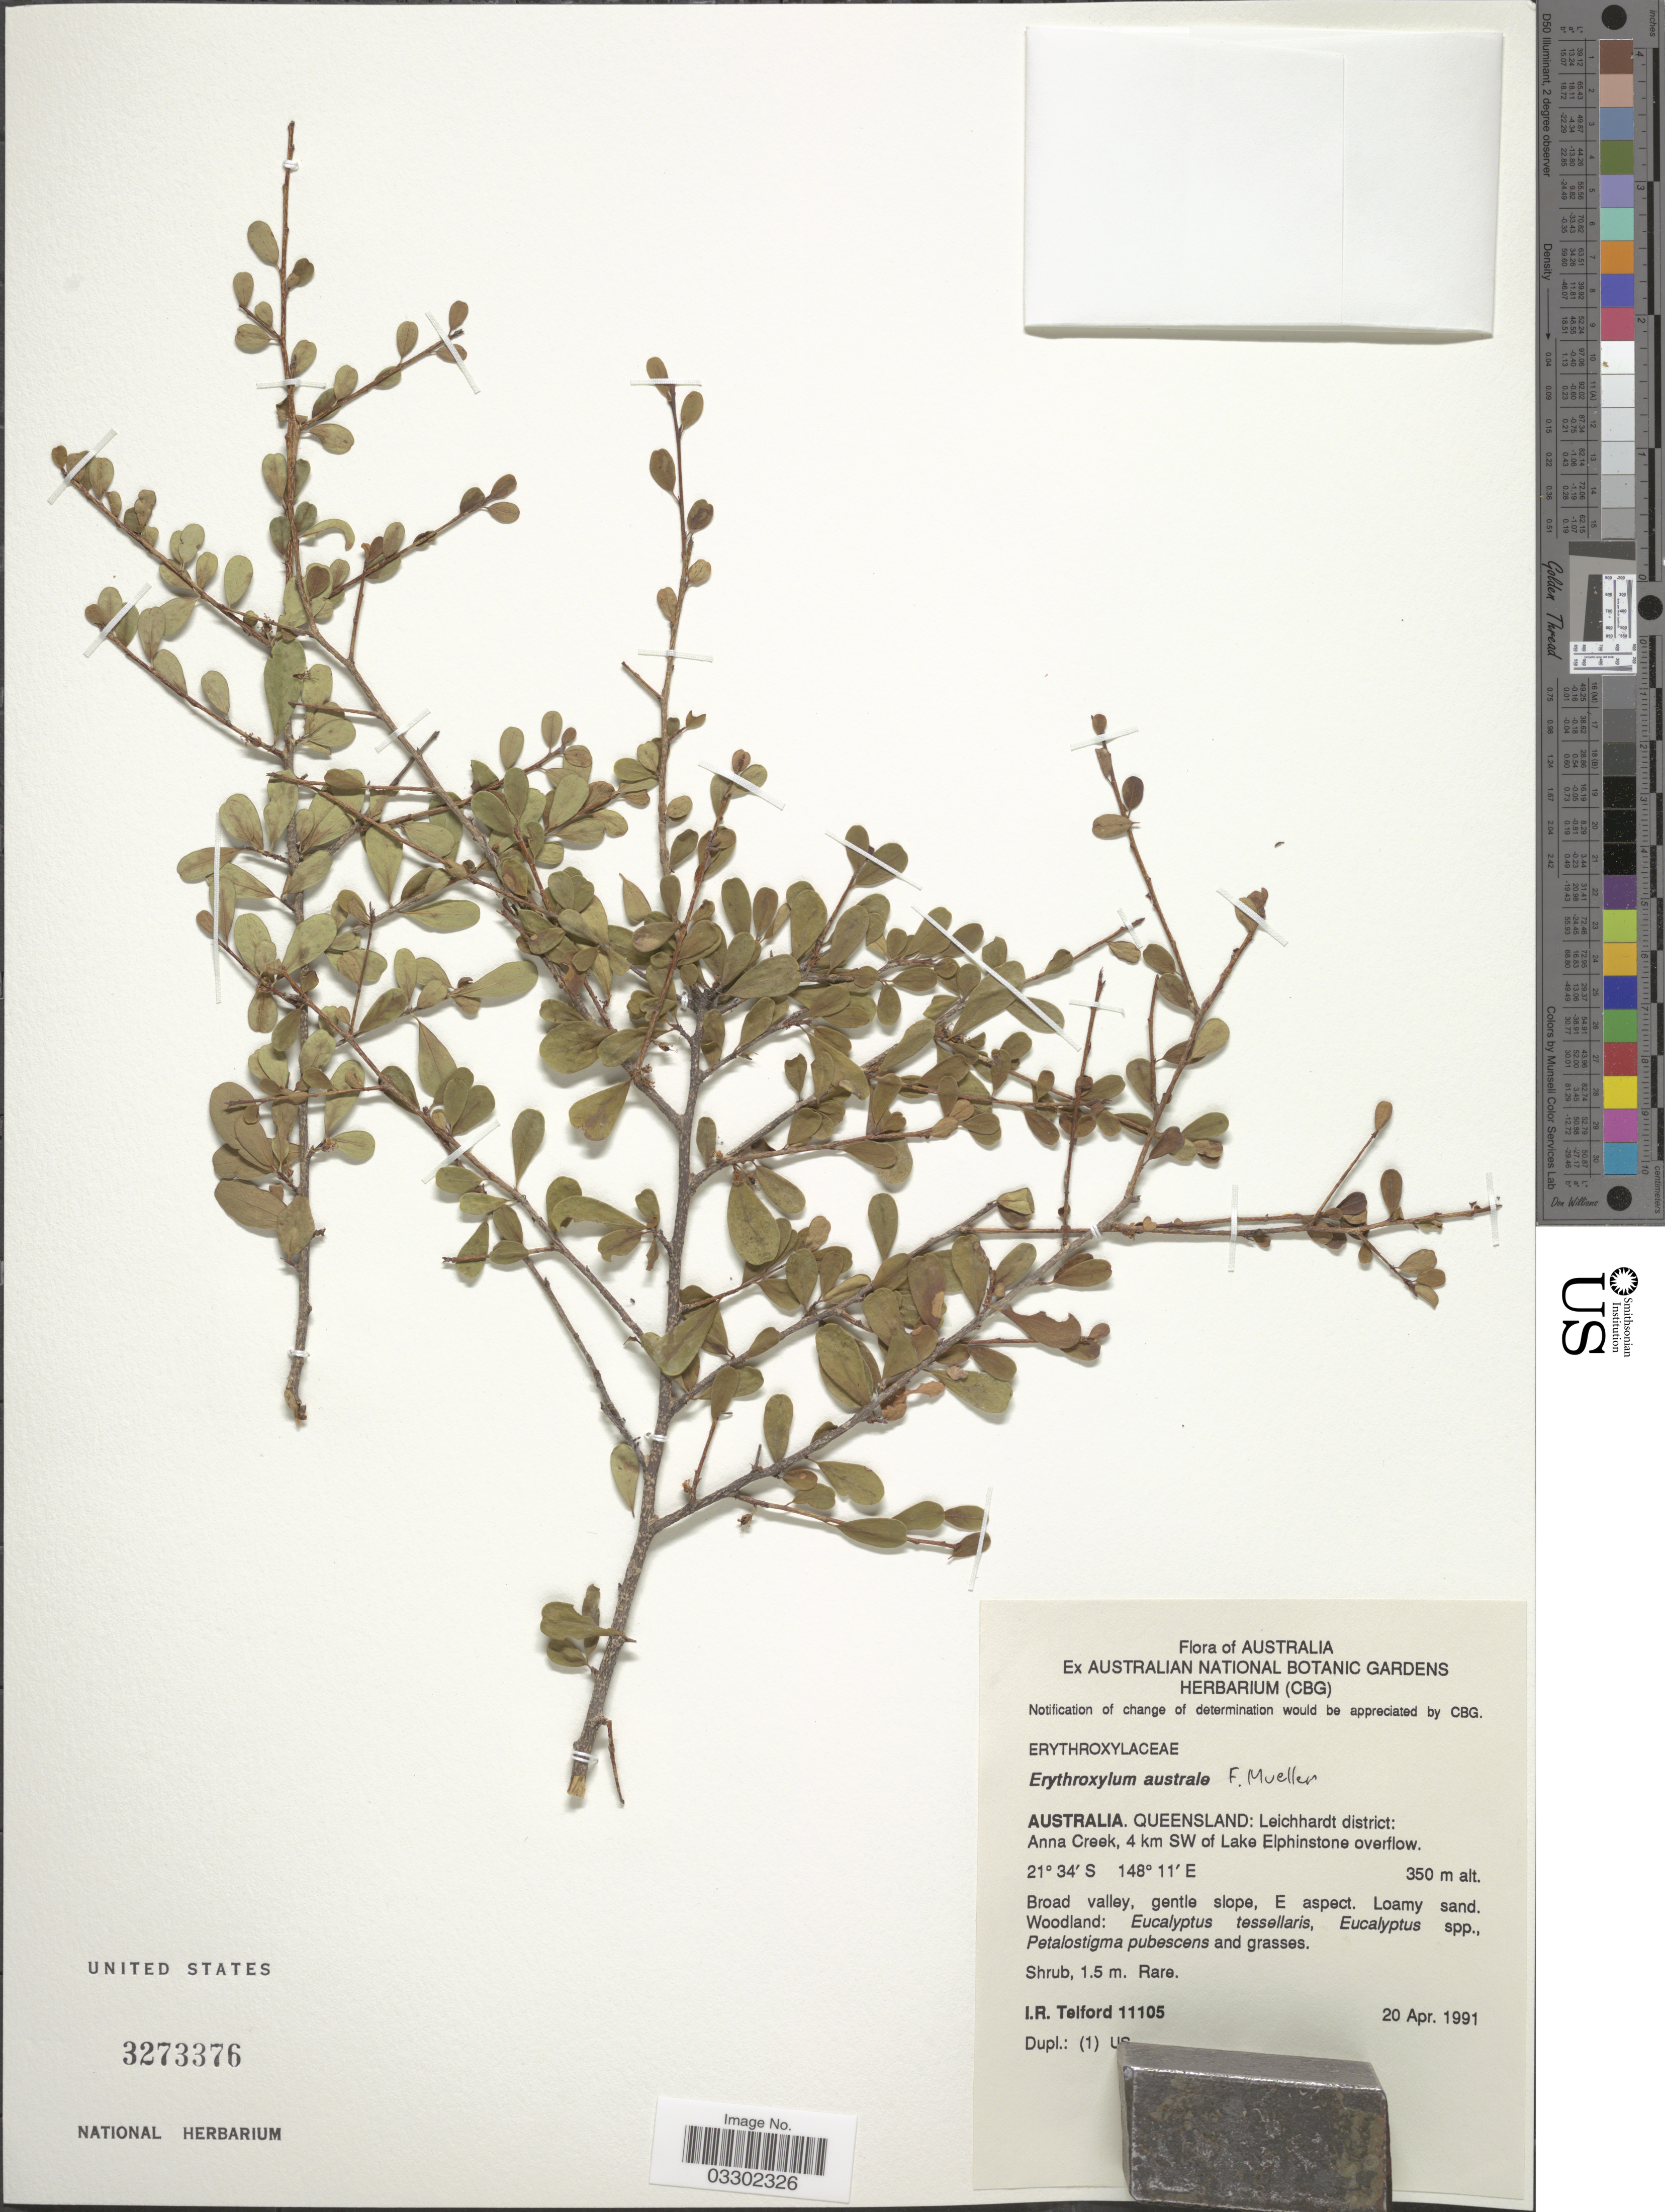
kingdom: Plantae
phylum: Tracheophyta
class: Magnoliopsida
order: Malpighiales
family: Erythroxylaceae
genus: Erythroxylum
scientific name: Erythroxylum australe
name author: F. Muell.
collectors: I. R. Telford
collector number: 11105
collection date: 1991-04-20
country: Australia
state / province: Queensland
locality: Leichhardt district: Anna Creek, 4 km SW of Lake Elphinstone overflow.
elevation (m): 350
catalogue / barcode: US 3273376